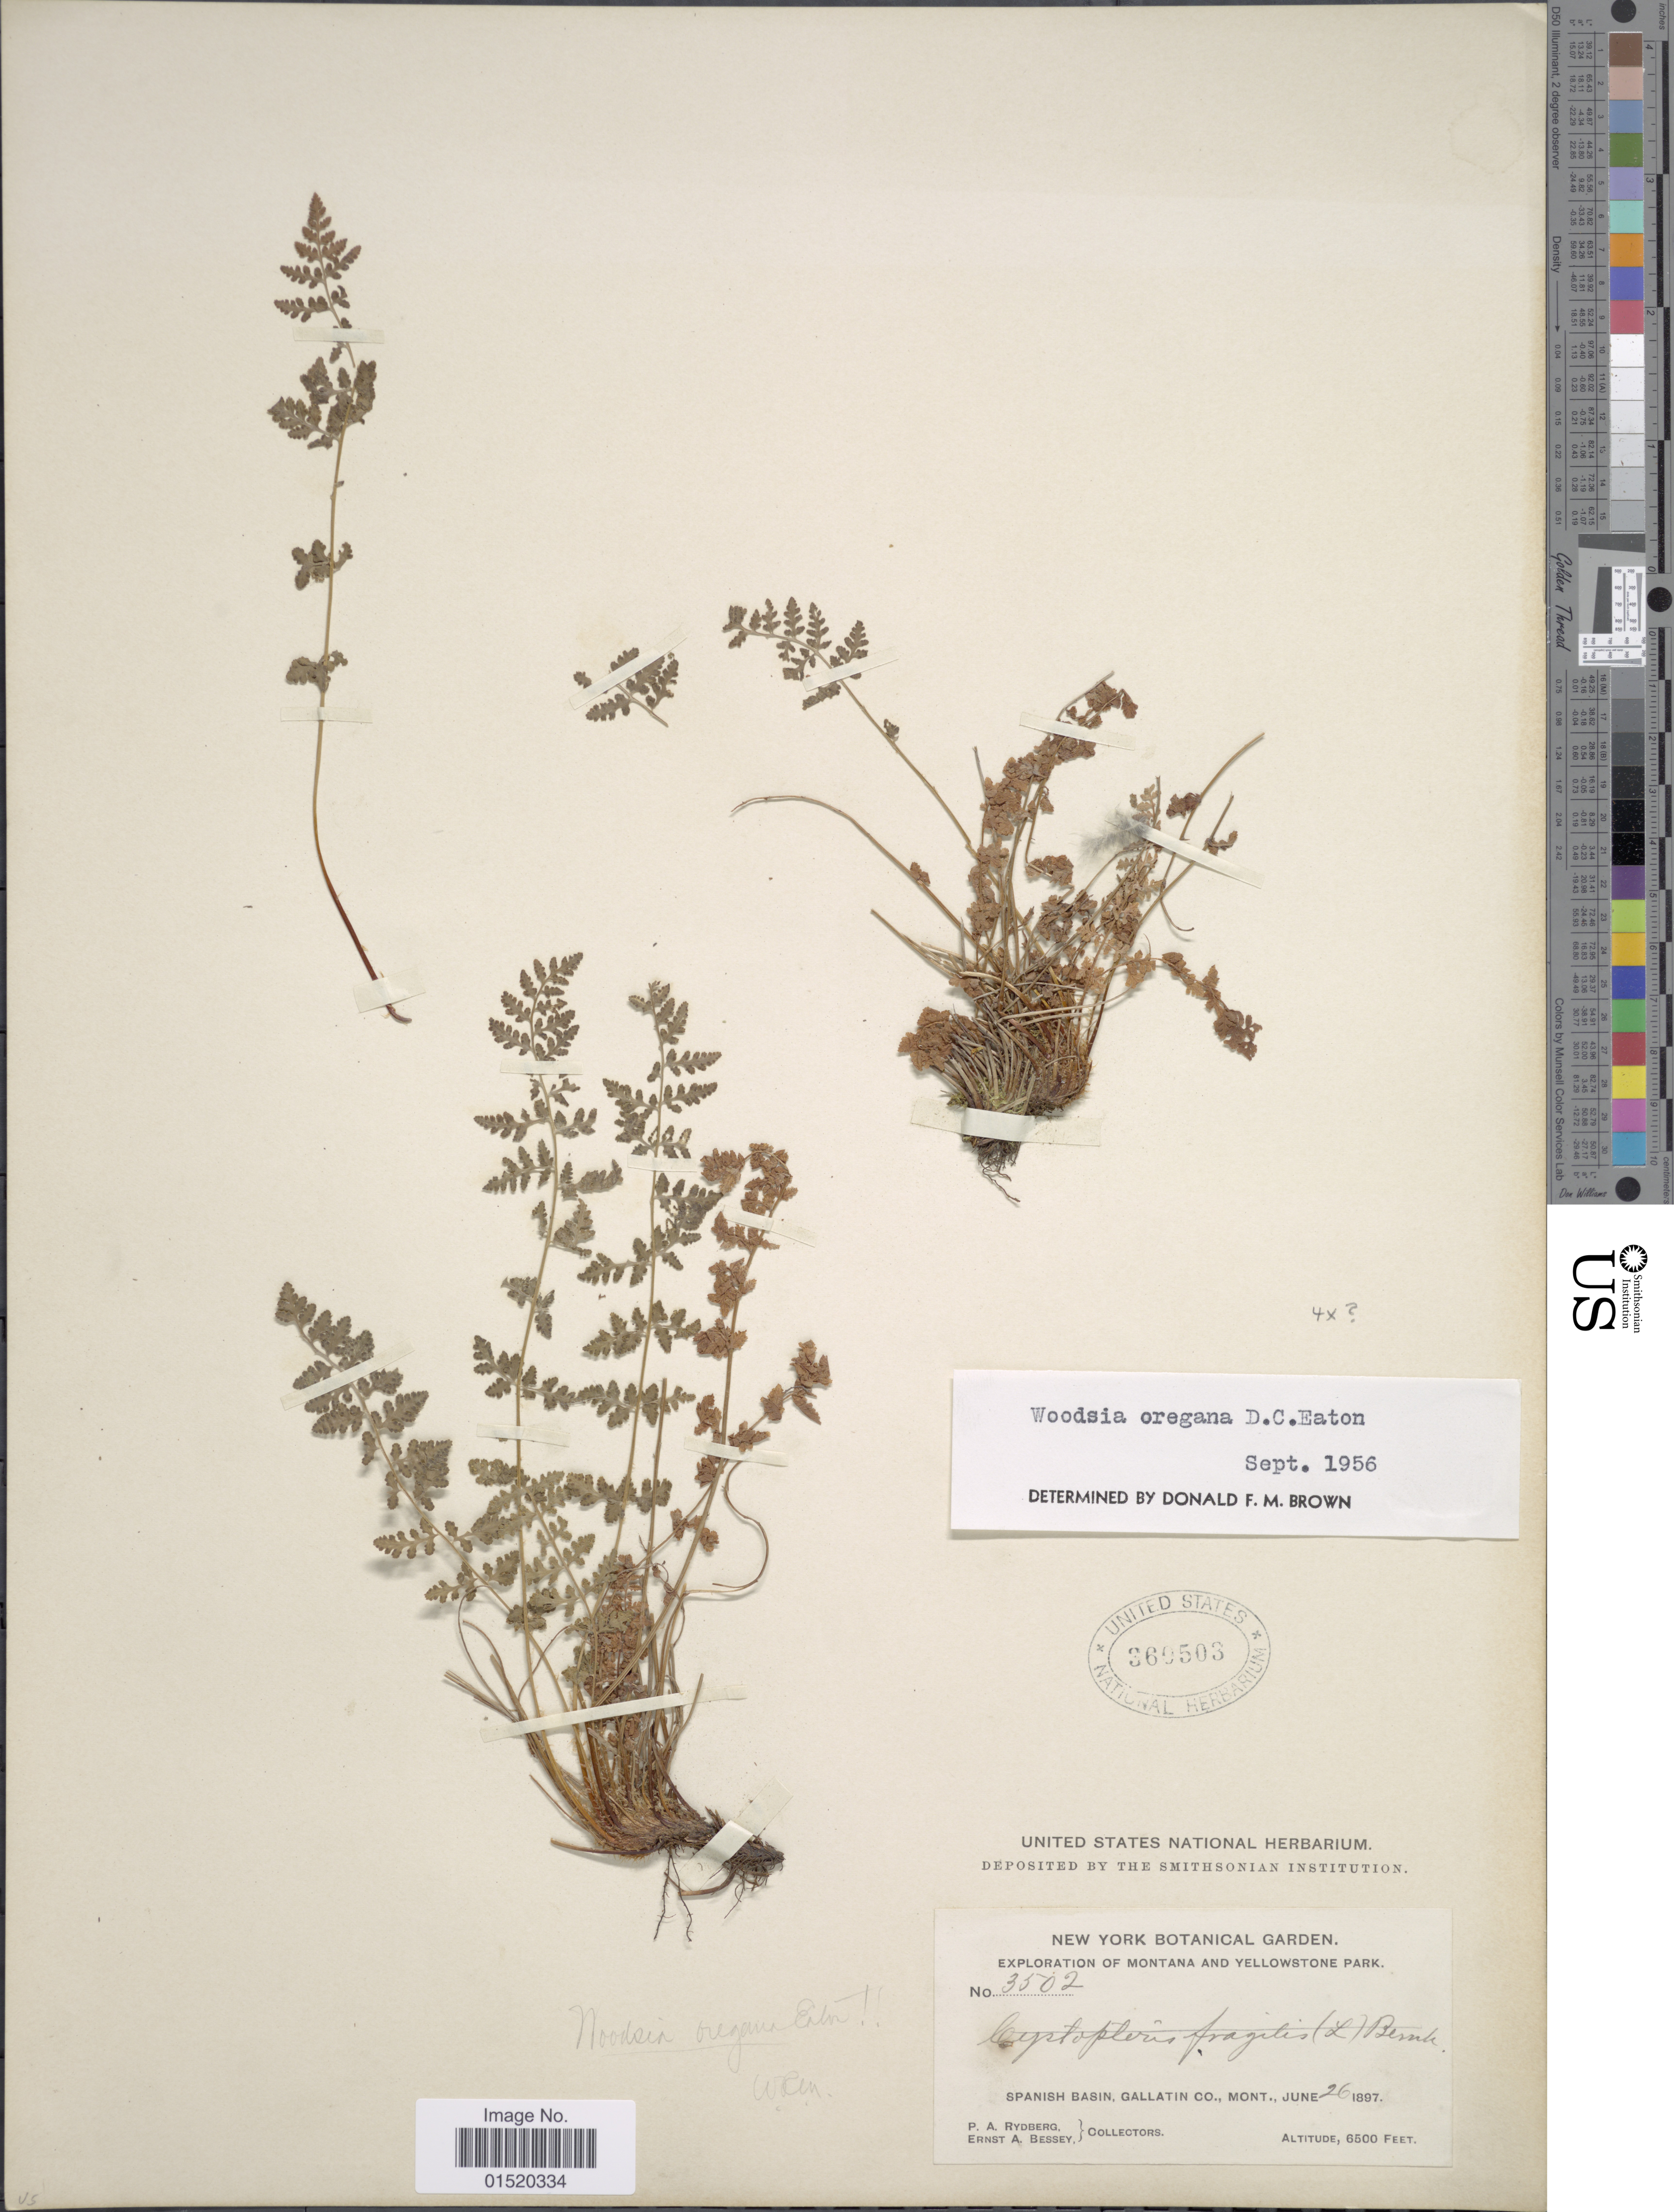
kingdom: Plantae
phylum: Tracheophyta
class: Polypodiopsida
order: Polypodiales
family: Woodsiaceae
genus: Woodsia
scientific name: Woodsia oregana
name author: D.C. Eaton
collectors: P. A. Rydberg & E. A. Bessey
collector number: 3502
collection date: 1897-06-26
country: United States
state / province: Montana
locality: Yellowstone Park, Spanish Basin, Gallatin Co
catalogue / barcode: US 369503